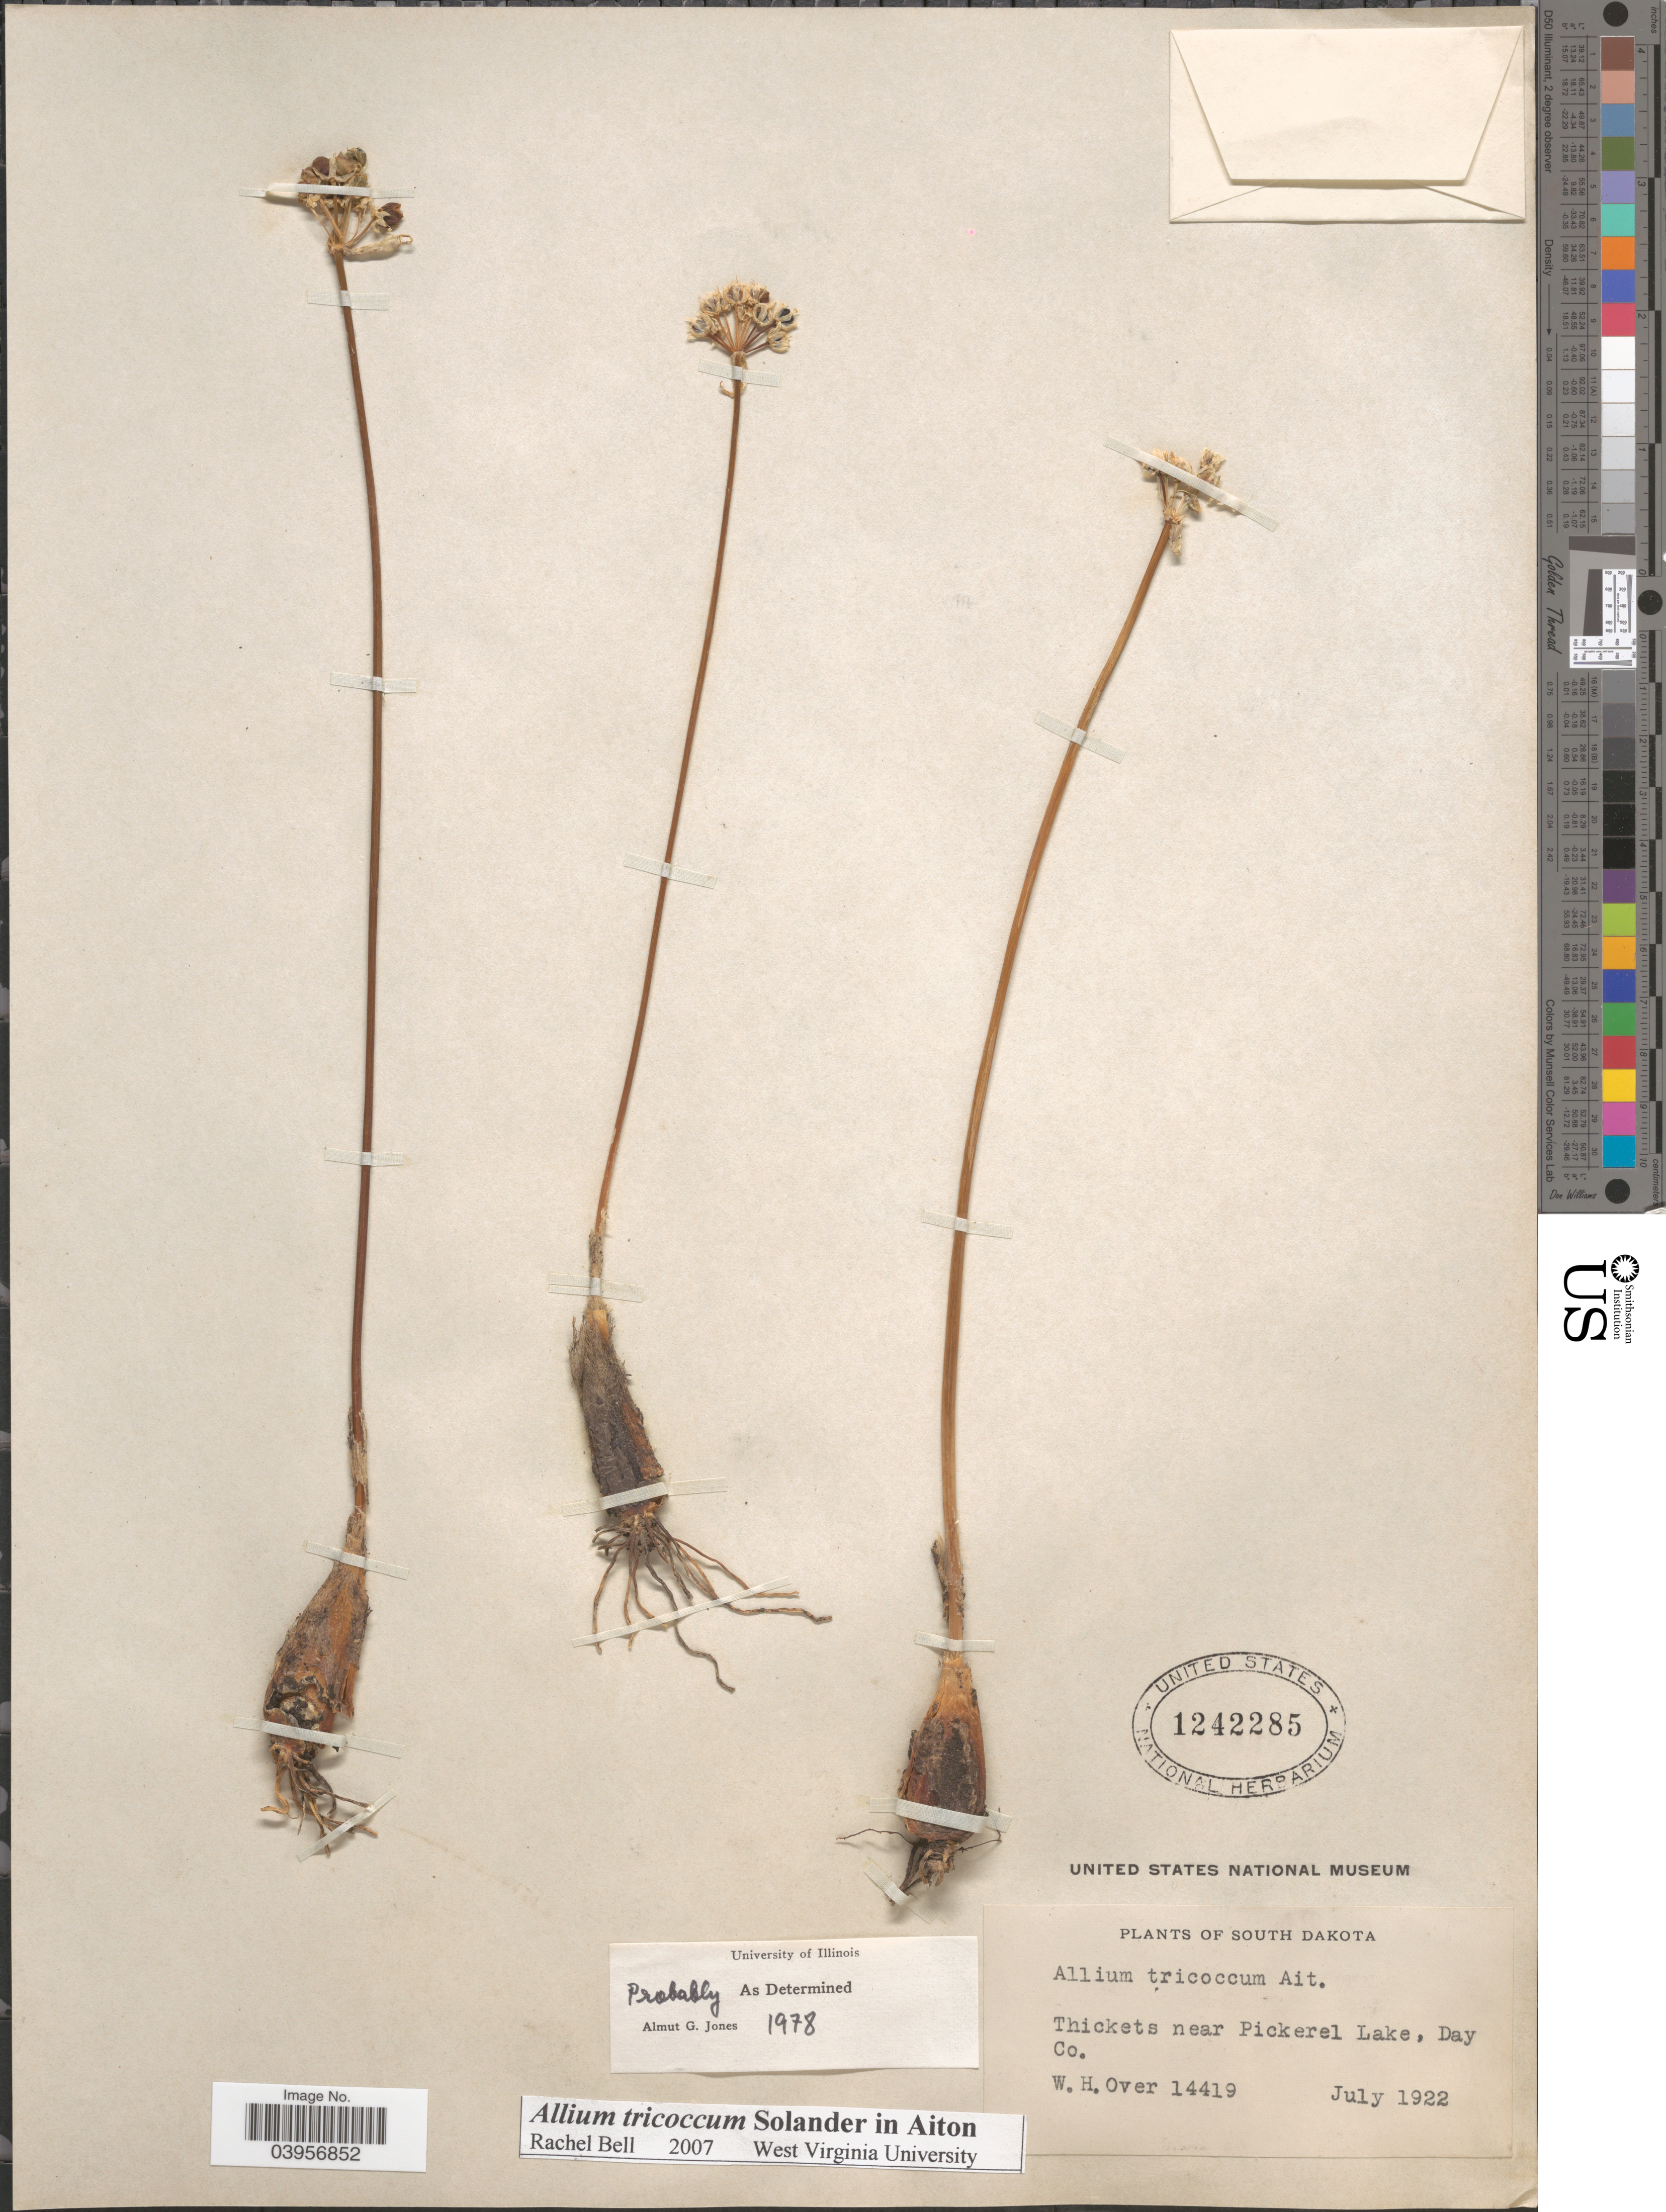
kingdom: Plantae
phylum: Tracheophyta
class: Liliopsida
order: Asparagales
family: Amaryllidaceae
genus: Allium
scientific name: Allium tricoccum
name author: Aiton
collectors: W. Over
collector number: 14419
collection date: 1922-07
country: United States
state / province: South Dakota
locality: Thickets near Pickerel Lake, Day Co.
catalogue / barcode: US 1242285